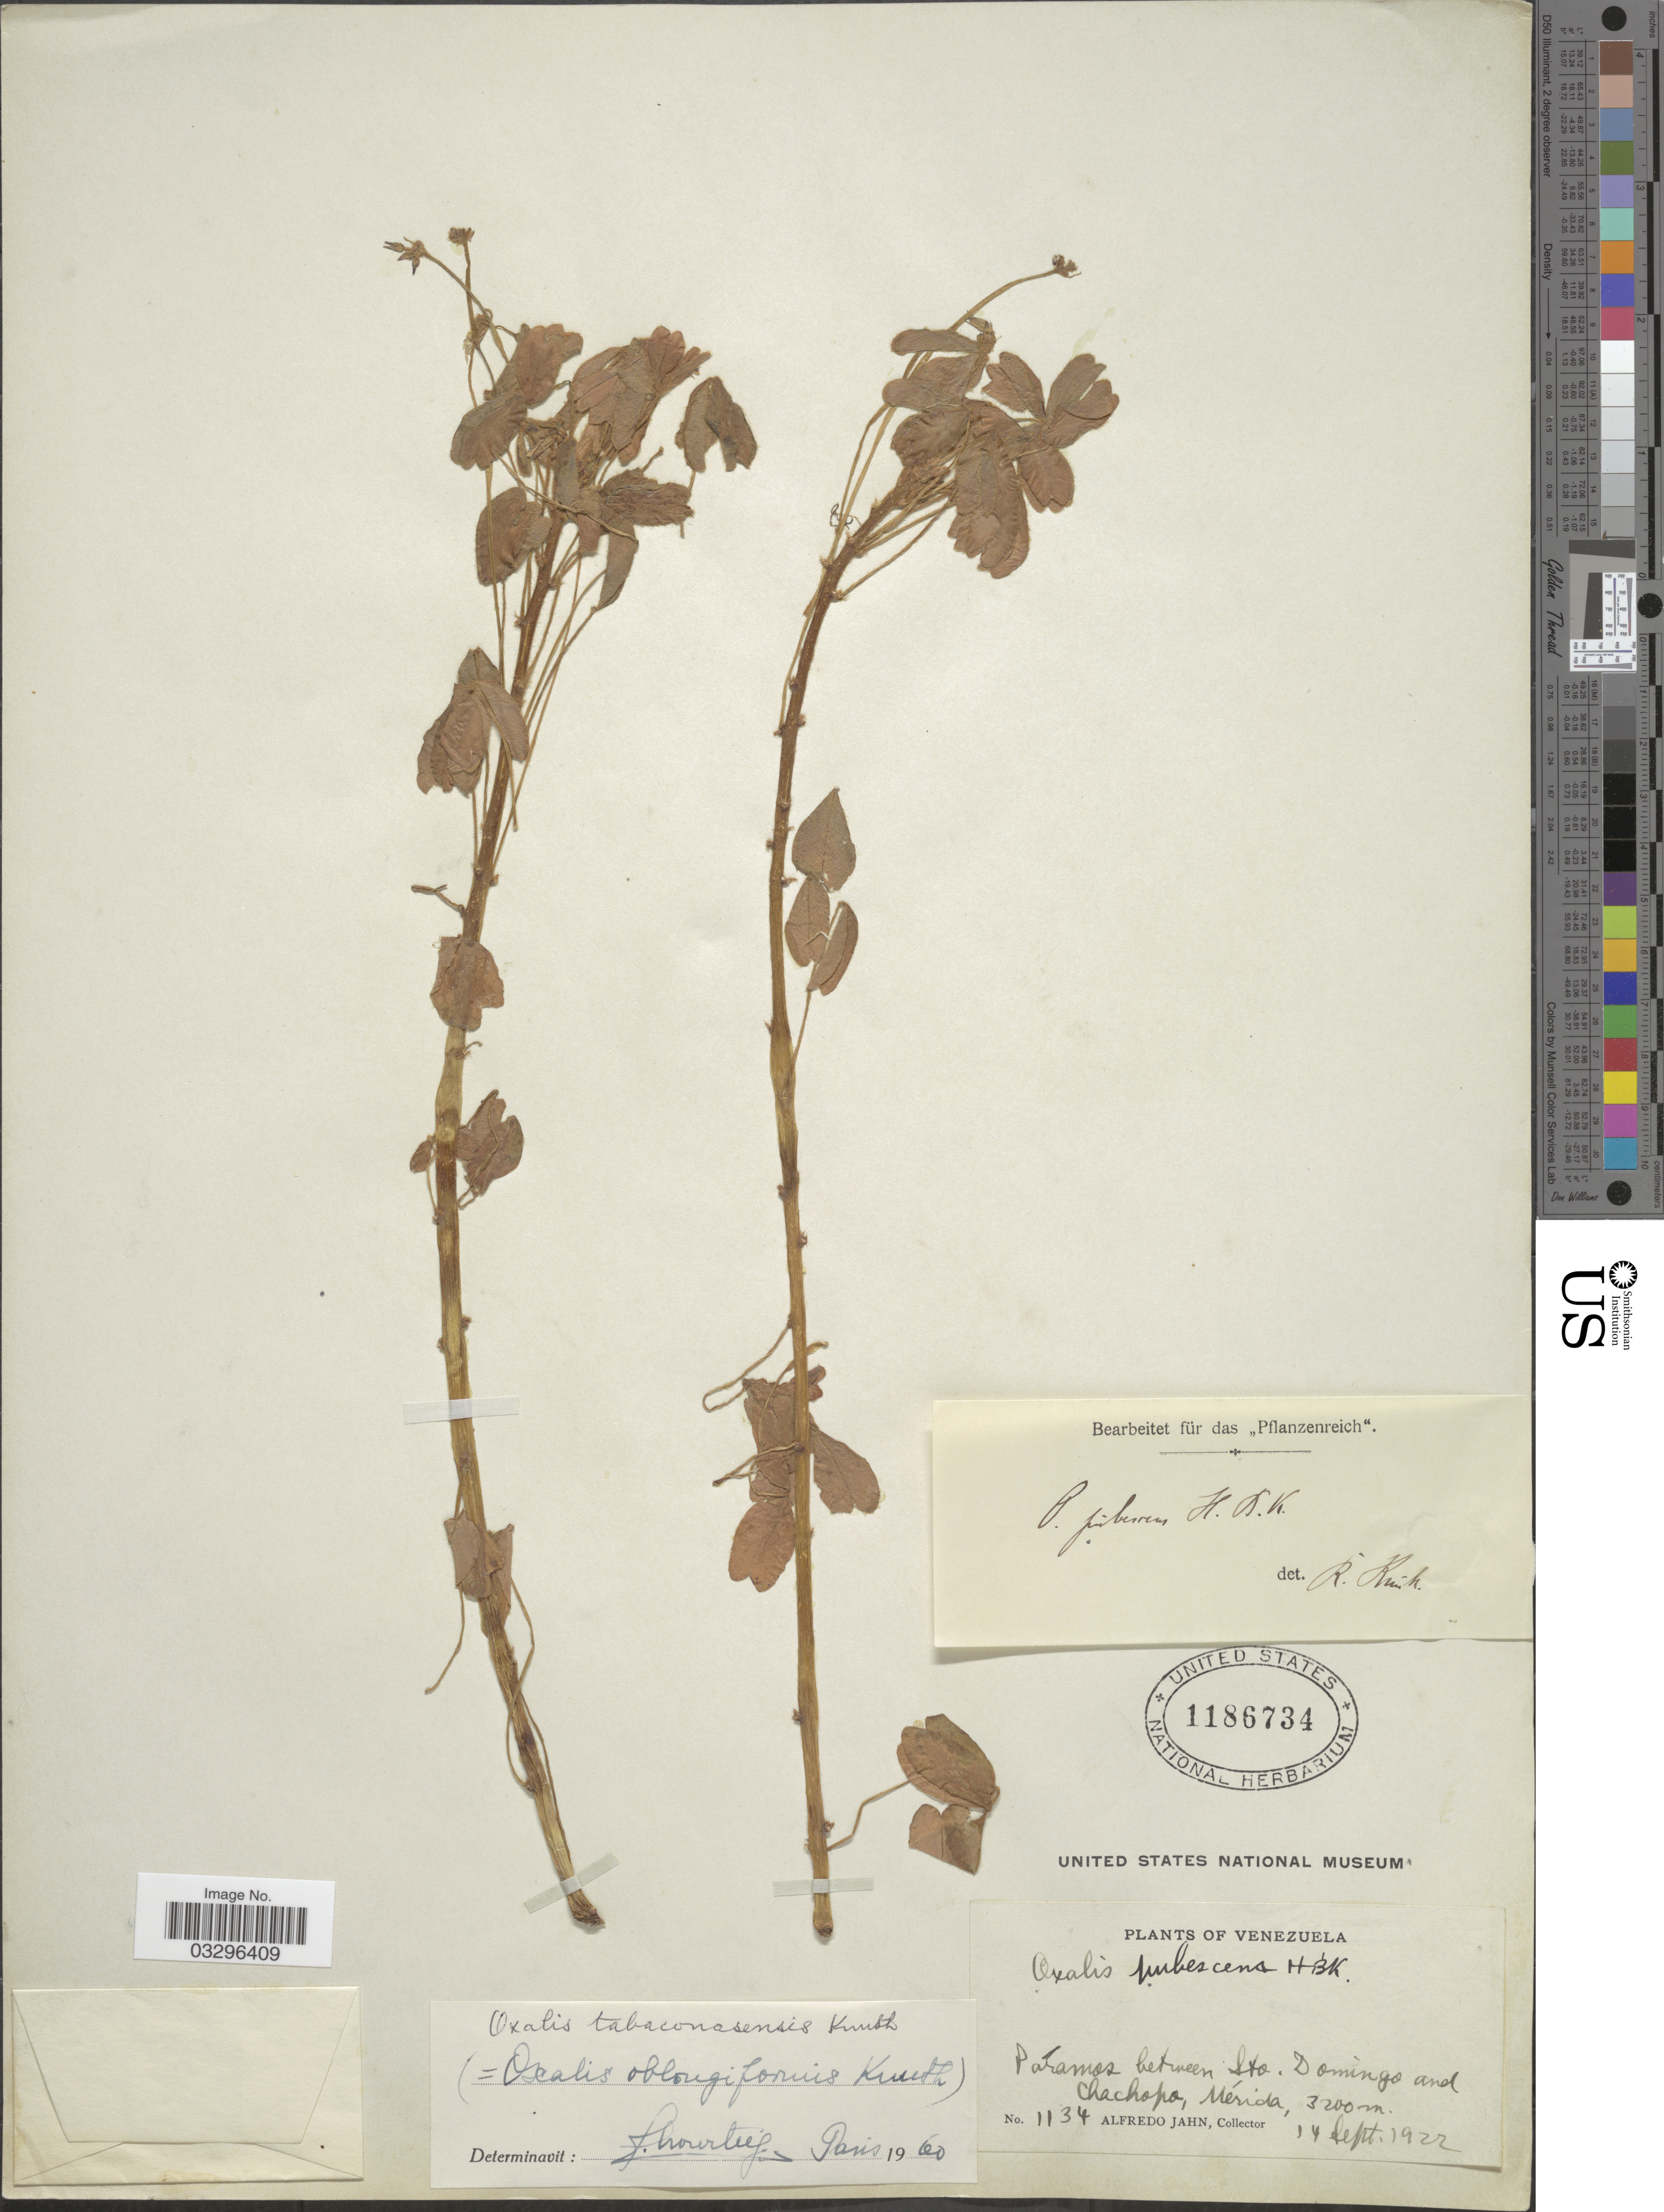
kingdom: Plantae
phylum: Tracheophyta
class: Magnoliopsida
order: Oxalidales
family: Oxalidaceae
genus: Oxalis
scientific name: Oxalis tabaconasensis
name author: R. Knuth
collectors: A. Jahn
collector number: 1134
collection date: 1922-09-14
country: Venezuela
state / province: Mérida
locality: Páramos between Sto. Domingo and Chachopo.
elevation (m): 3200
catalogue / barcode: US 1186734